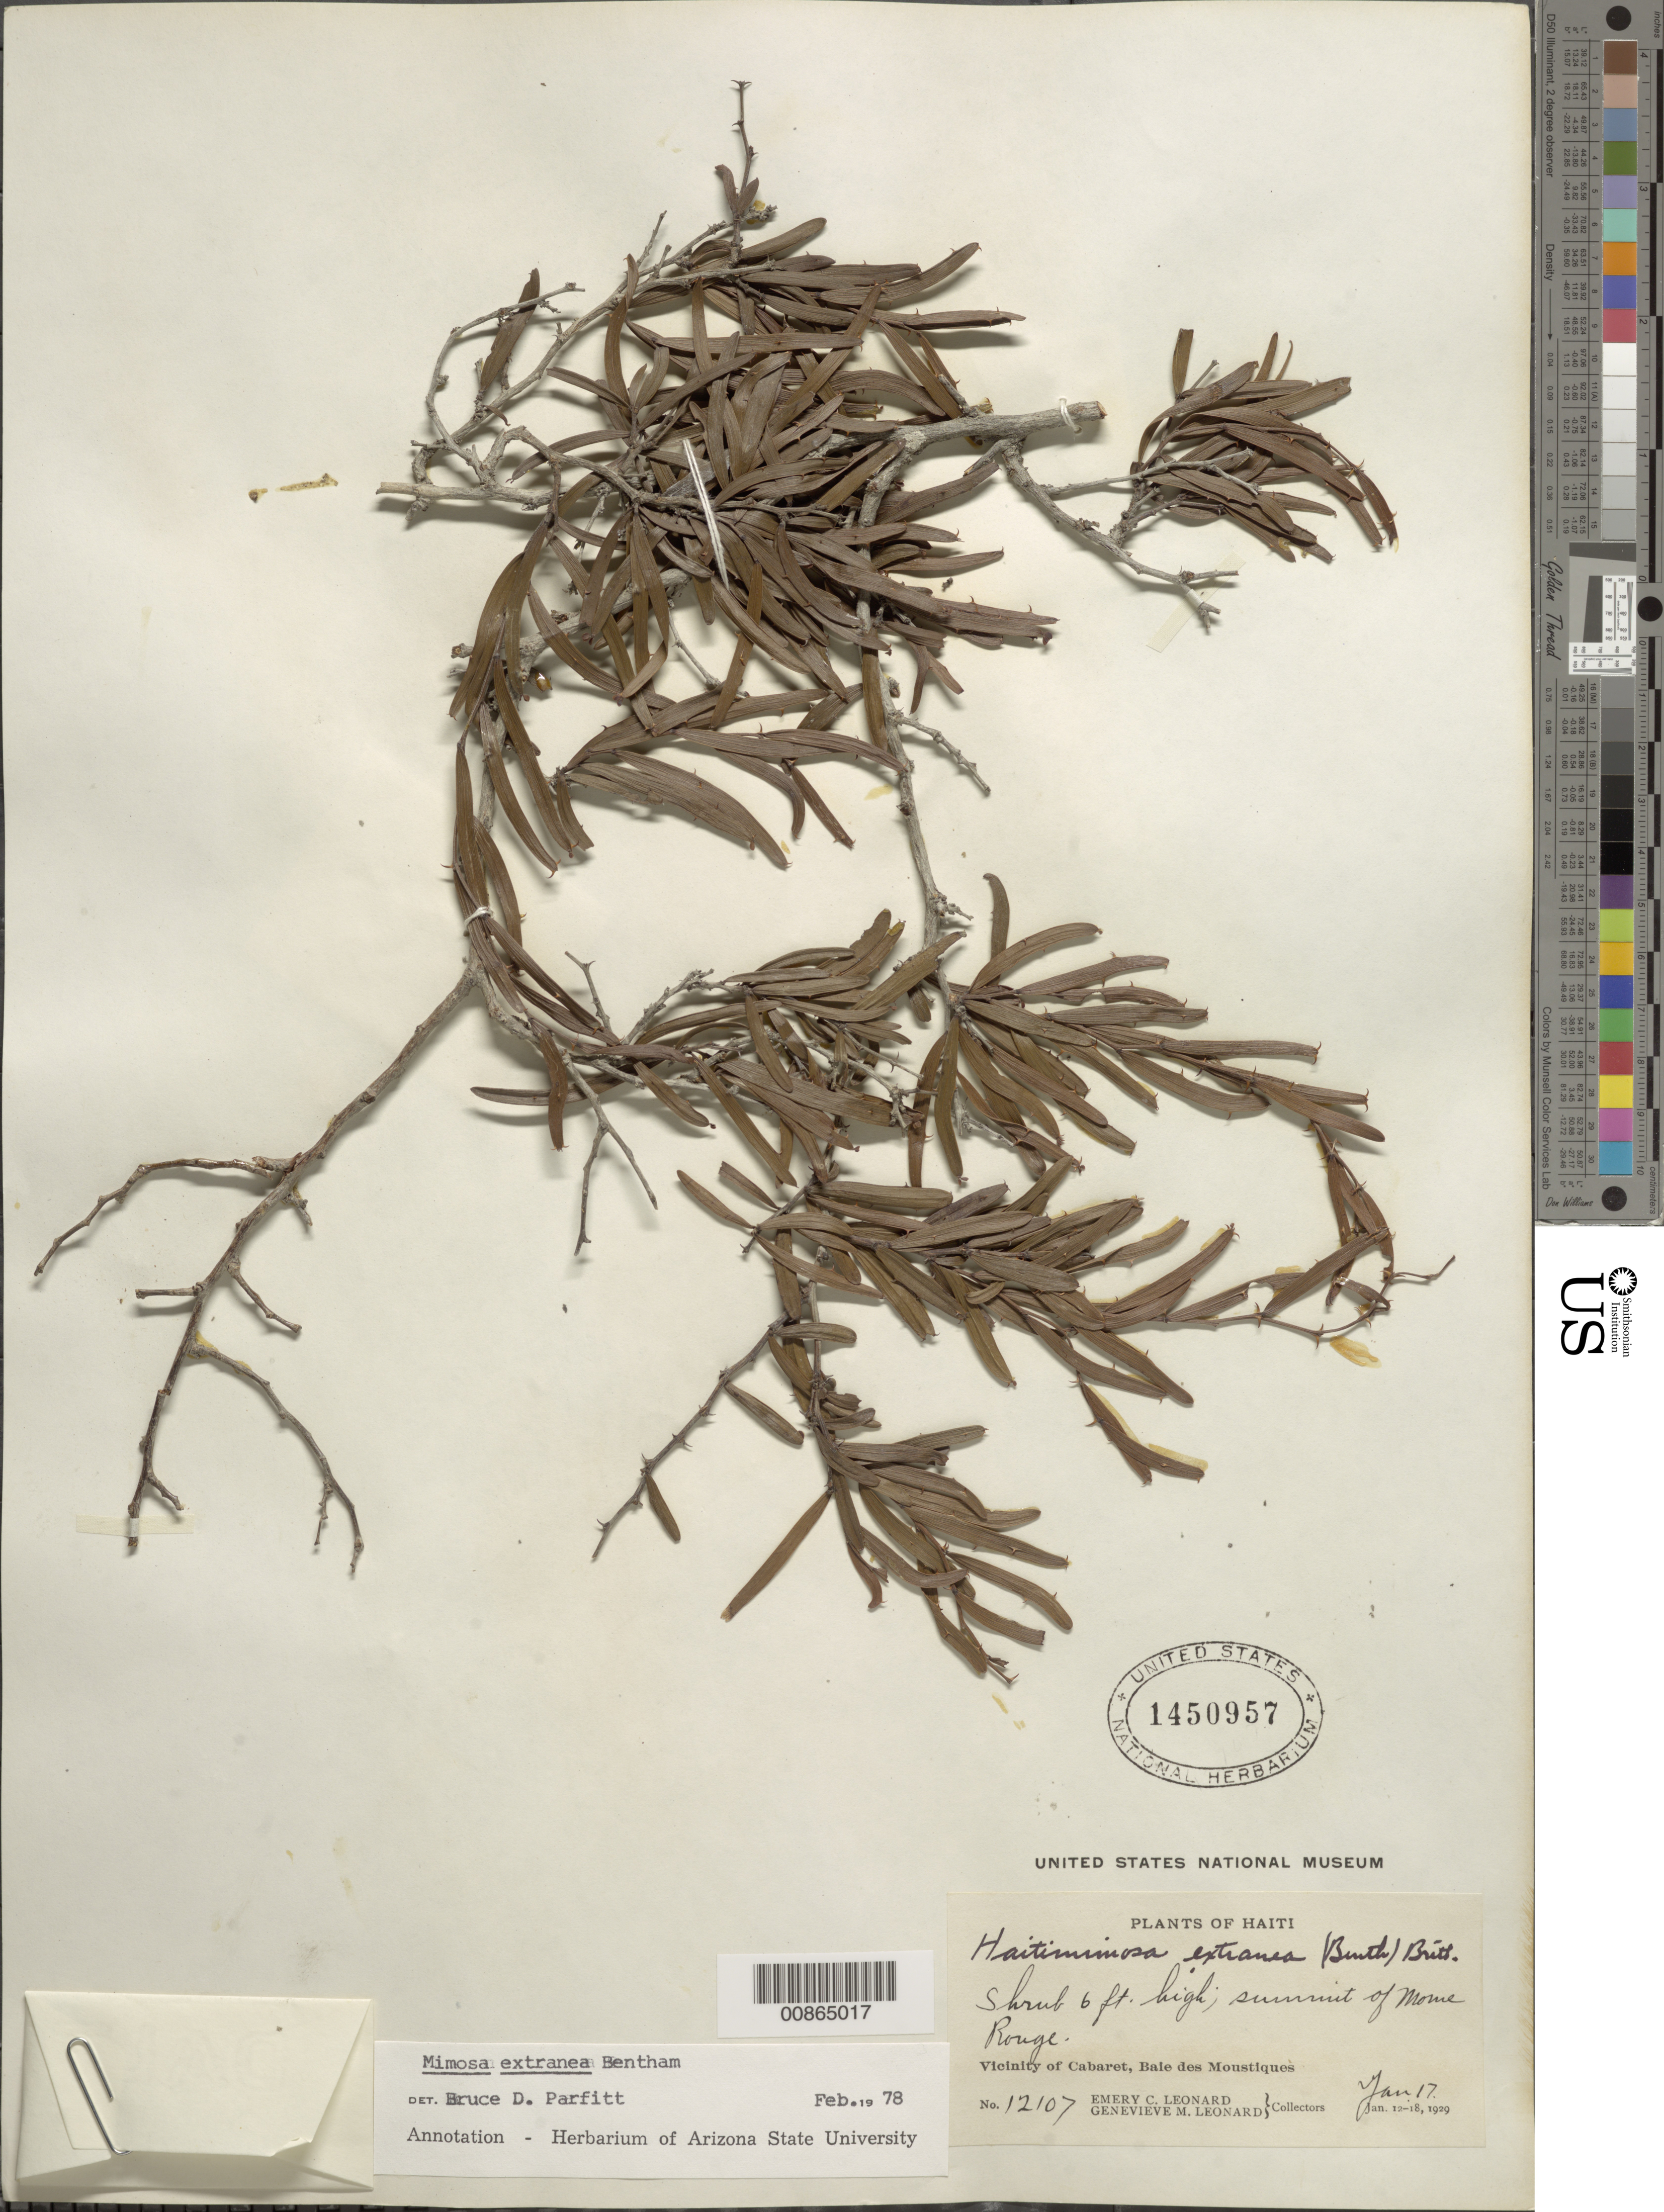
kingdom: Plantae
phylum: Tracheophyta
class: Magnoliopsida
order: Fabales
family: Fabaceae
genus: Mimosa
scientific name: Mimosa extranea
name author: Benth.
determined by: Parfitt, B. D., (ASU), Arizona State University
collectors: E. C. Leonard & G. M. Leonard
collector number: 12107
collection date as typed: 17 Jan 1929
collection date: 1929-01-17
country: Haiti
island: Hispaniola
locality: Vicinity of Cabaret, Baie des Moustiques. Summit of Morne Rouge.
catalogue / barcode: US 1450957